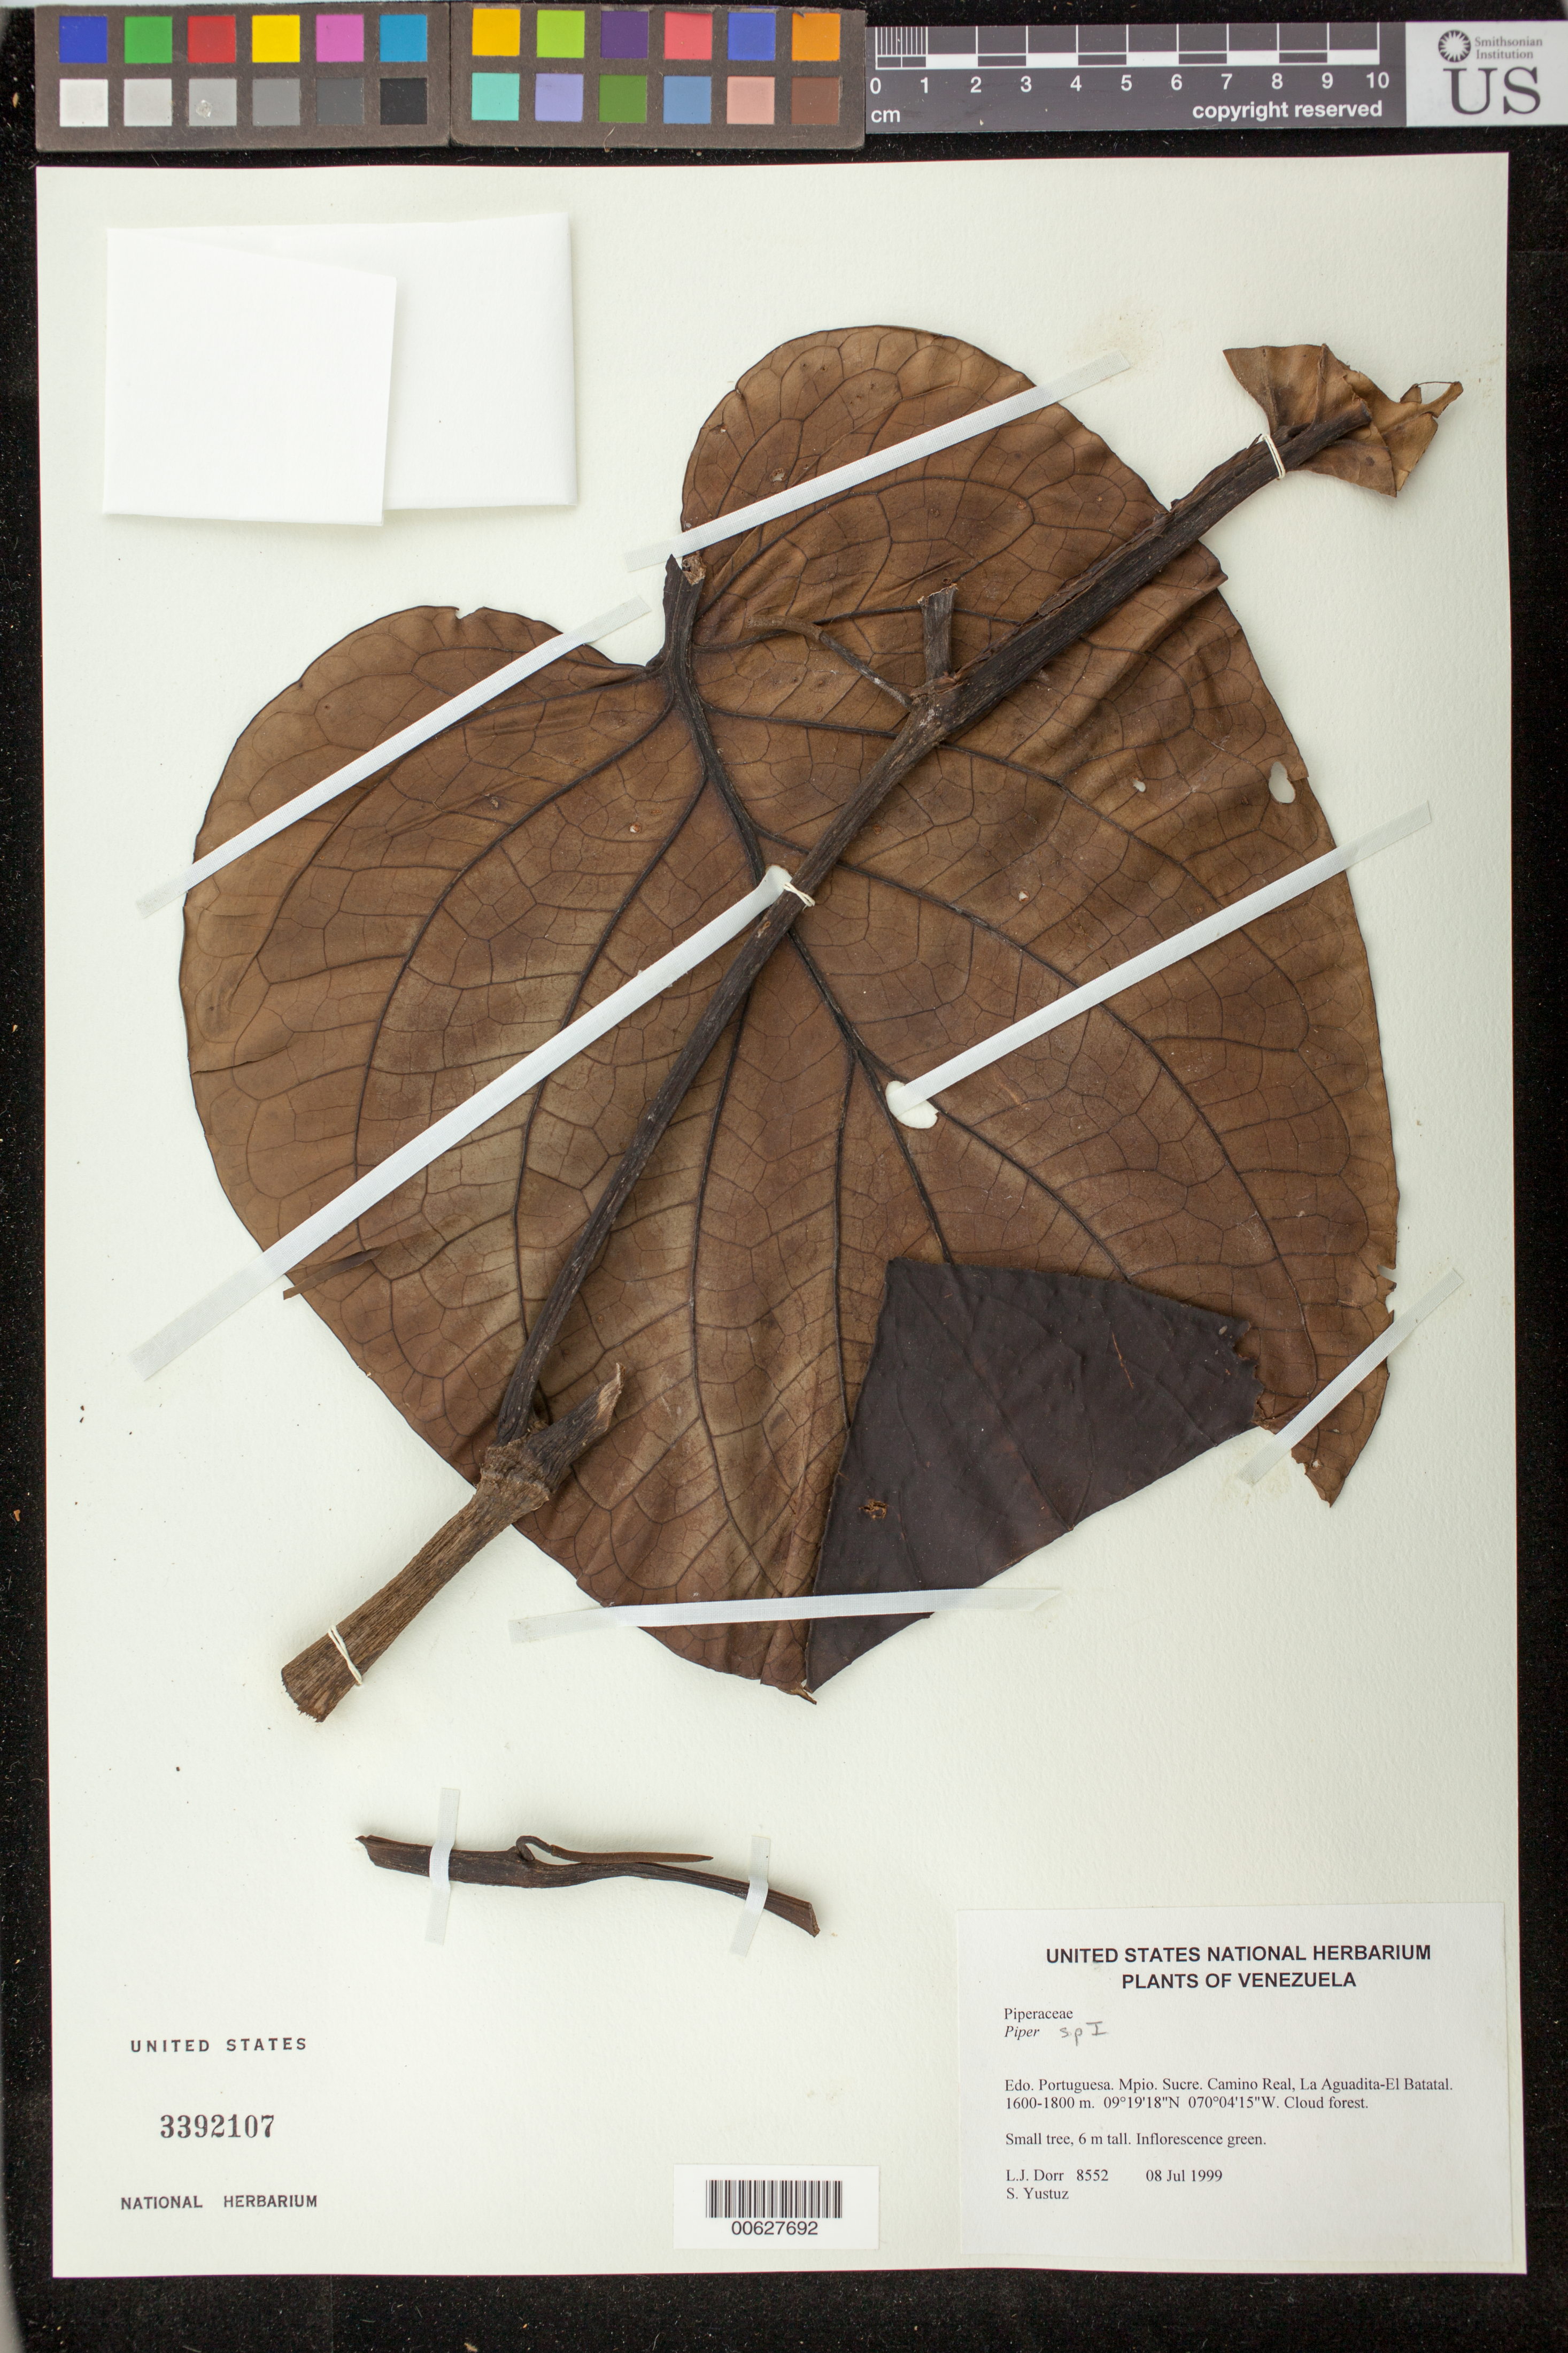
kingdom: Plantae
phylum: Tracheophyta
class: Magnoliopsida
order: Piperales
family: Piperaceae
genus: Piper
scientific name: Piper longispicum var. glabratum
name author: (Yunck.) Steyerm.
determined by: Dorr, L. J., (BOT), Smithsonian Institution - National Museum of Natural History (UNITED STATES)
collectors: L. J. Dorr & S. Yustiz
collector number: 8552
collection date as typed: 08 Jul 1999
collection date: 1999-07-08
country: Venezuela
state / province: Portuguesa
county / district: Sucre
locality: Camino Real, La Aguadita-El Batatal.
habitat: Cloud forest.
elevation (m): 1600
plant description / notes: HUA, PORT, US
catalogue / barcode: US 3392107